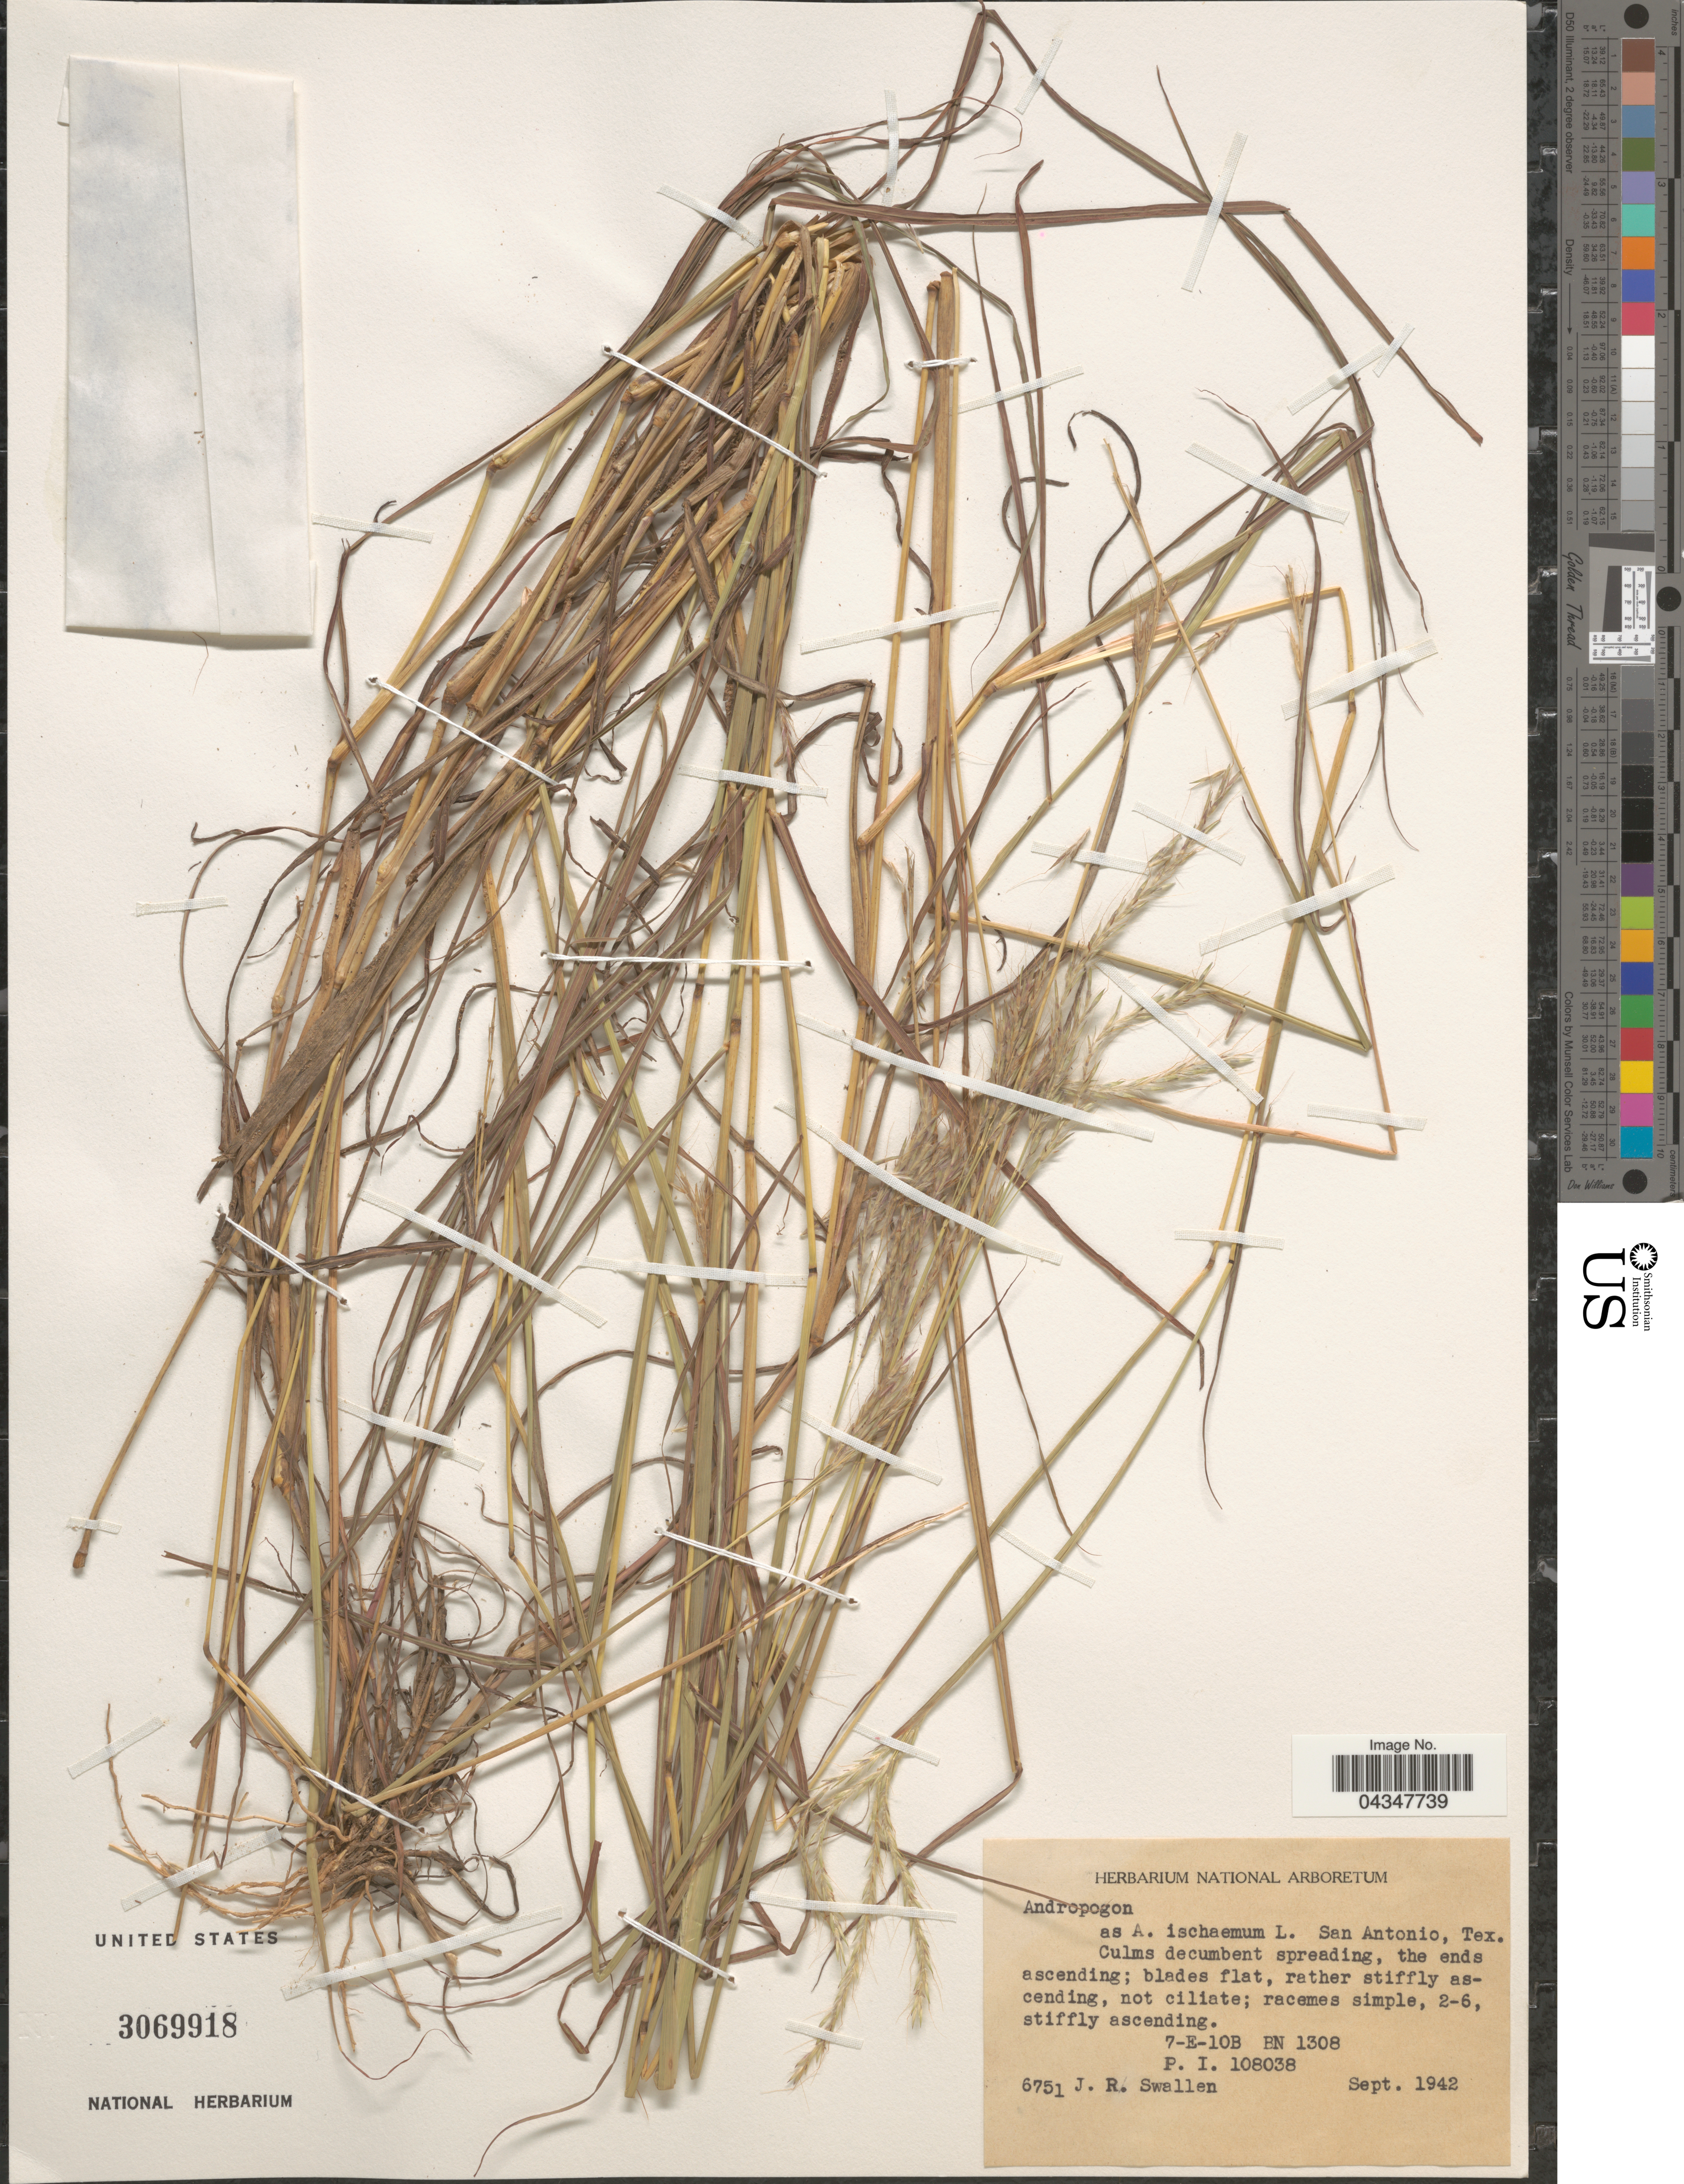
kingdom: Plantae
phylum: Tracheophyta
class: Liliopsida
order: Poales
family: Poaceae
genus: Bothriochloa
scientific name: Bothriochloa ischaemum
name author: (L.) Keng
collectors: J. R. Swallen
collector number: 6751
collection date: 1942-09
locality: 7-E-10B BN 1308.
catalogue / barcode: US 3069918